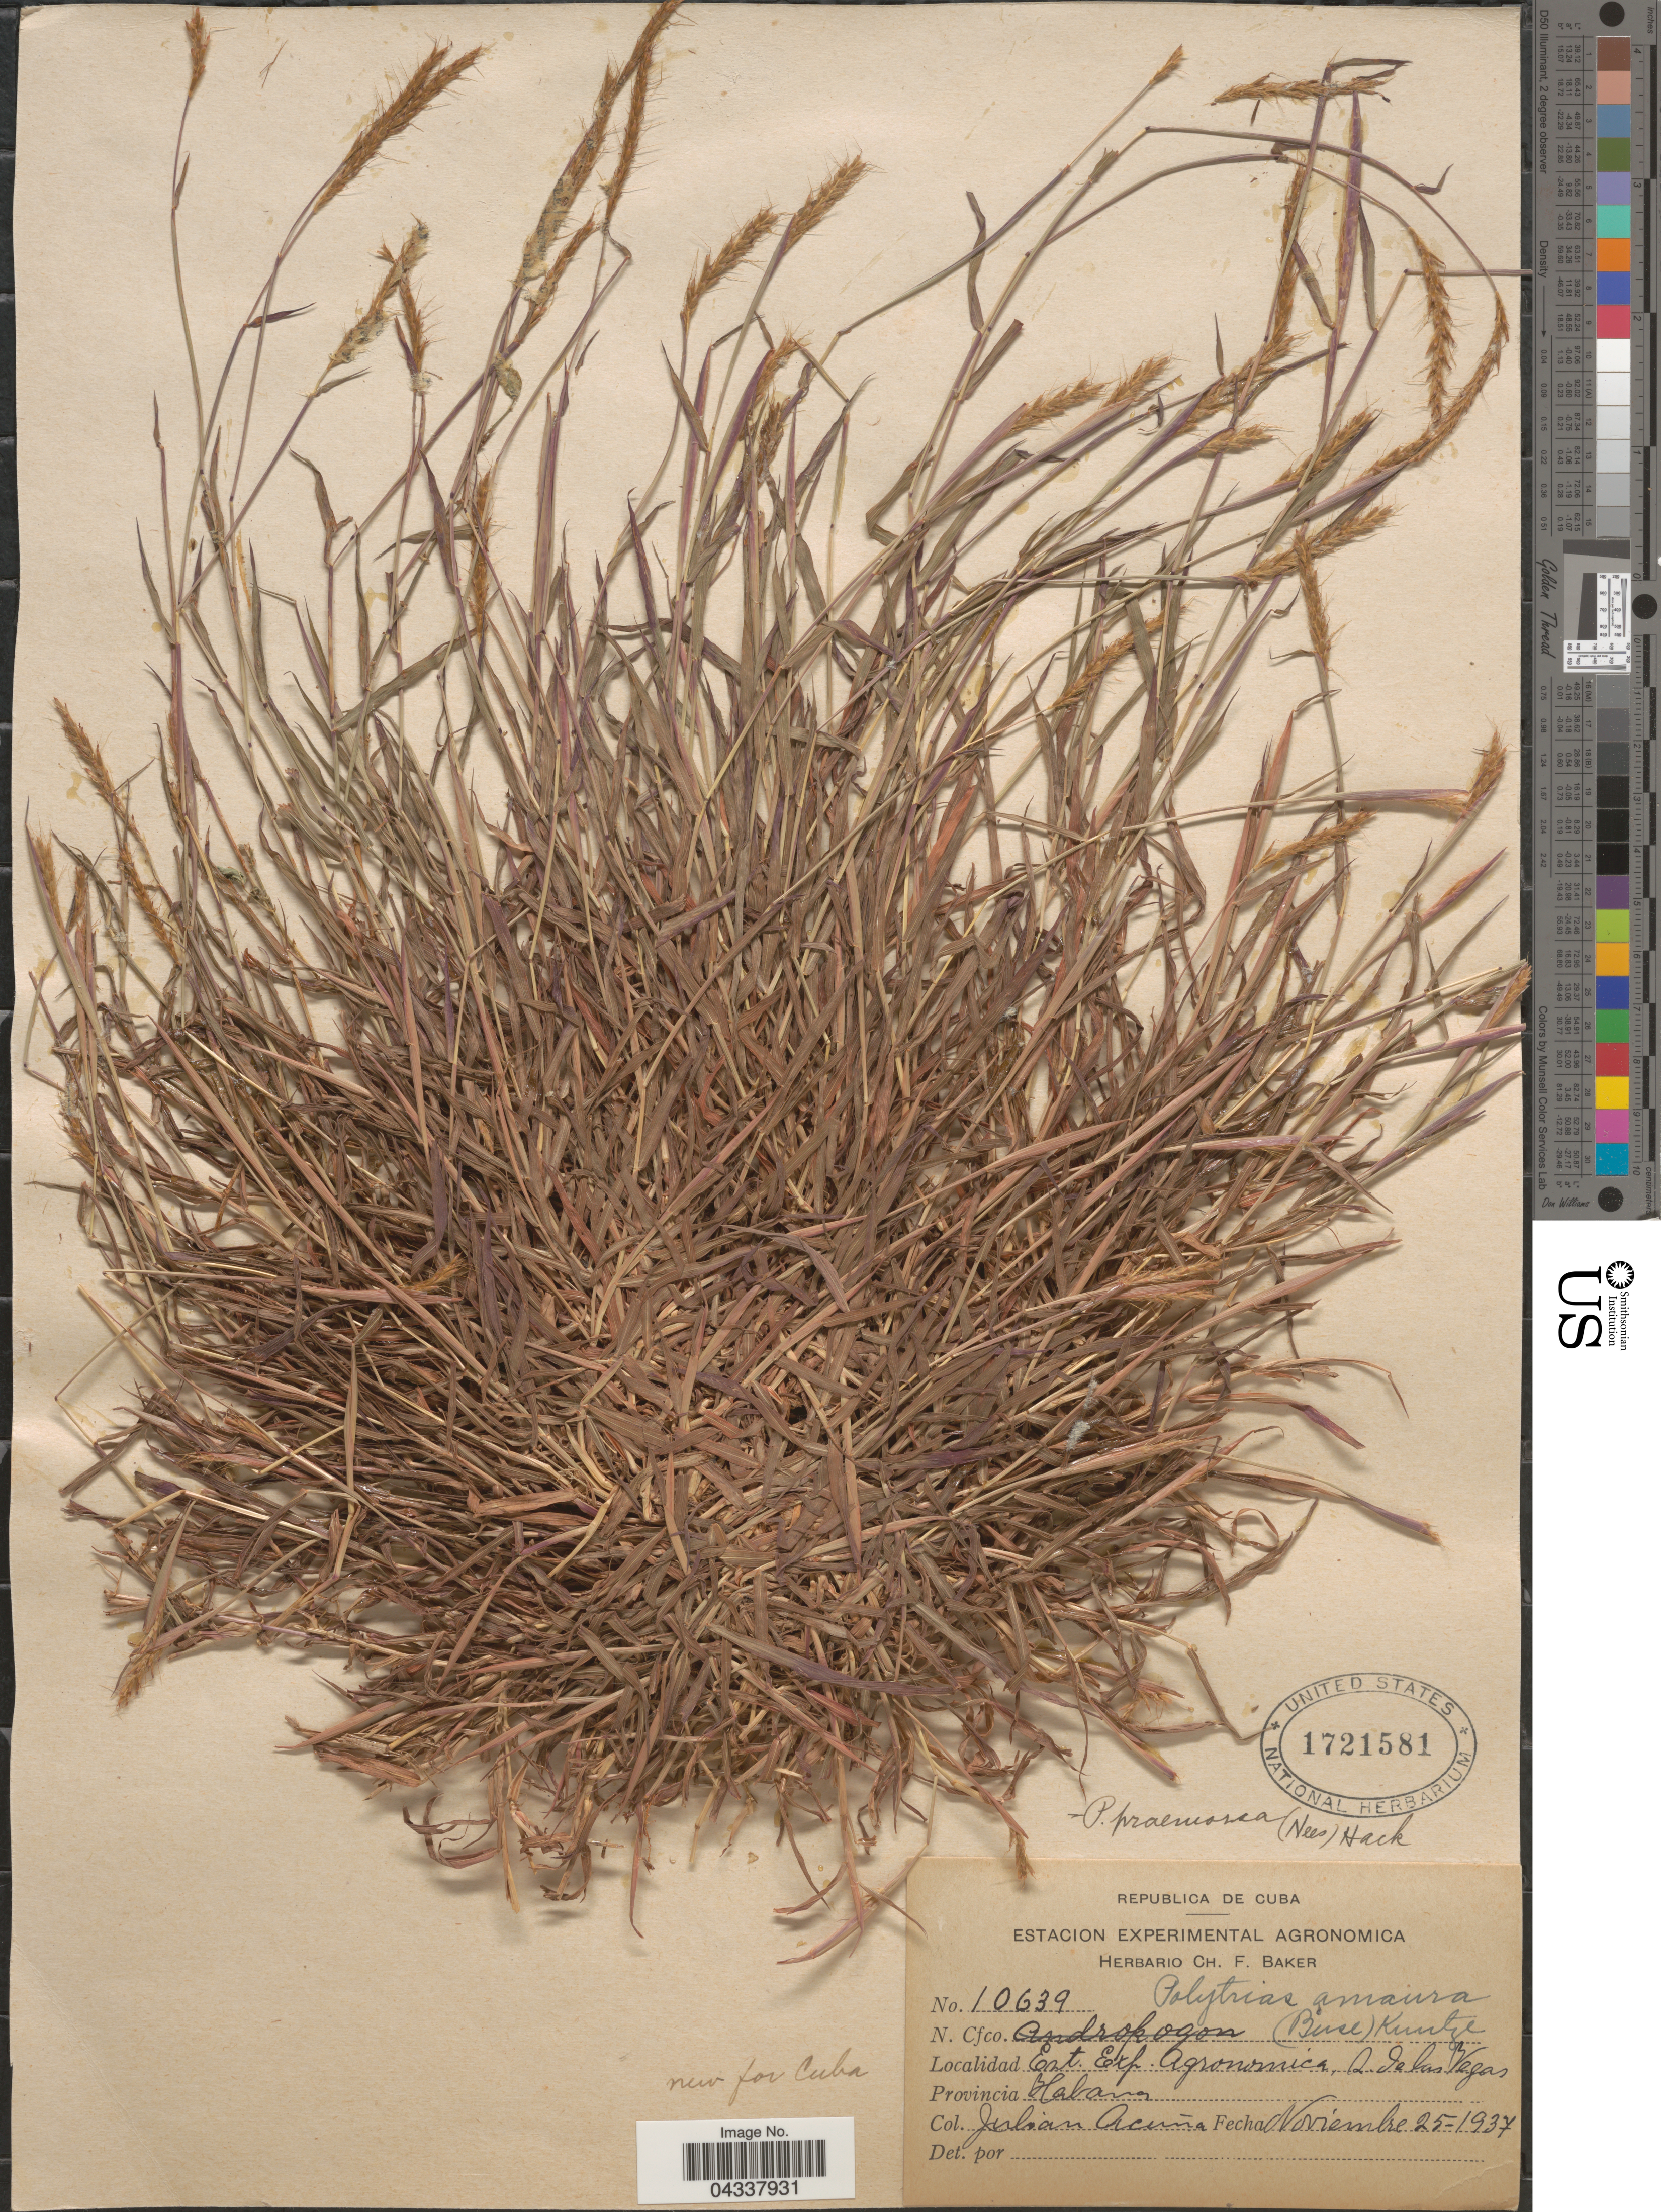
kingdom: Plantae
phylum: Tracheophyta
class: Liliopsida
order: Poales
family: Poaceae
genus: Polytrias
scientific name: Polytrias indica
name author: (Houtt.) Veldkamp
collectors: R. Acuña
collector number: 10639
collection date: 1937-11-25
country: Cuba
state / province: La Habana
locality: Republica de Cuba. Est. Exp. Agronomica, S. de las Vegas.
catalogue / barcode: US 1721581